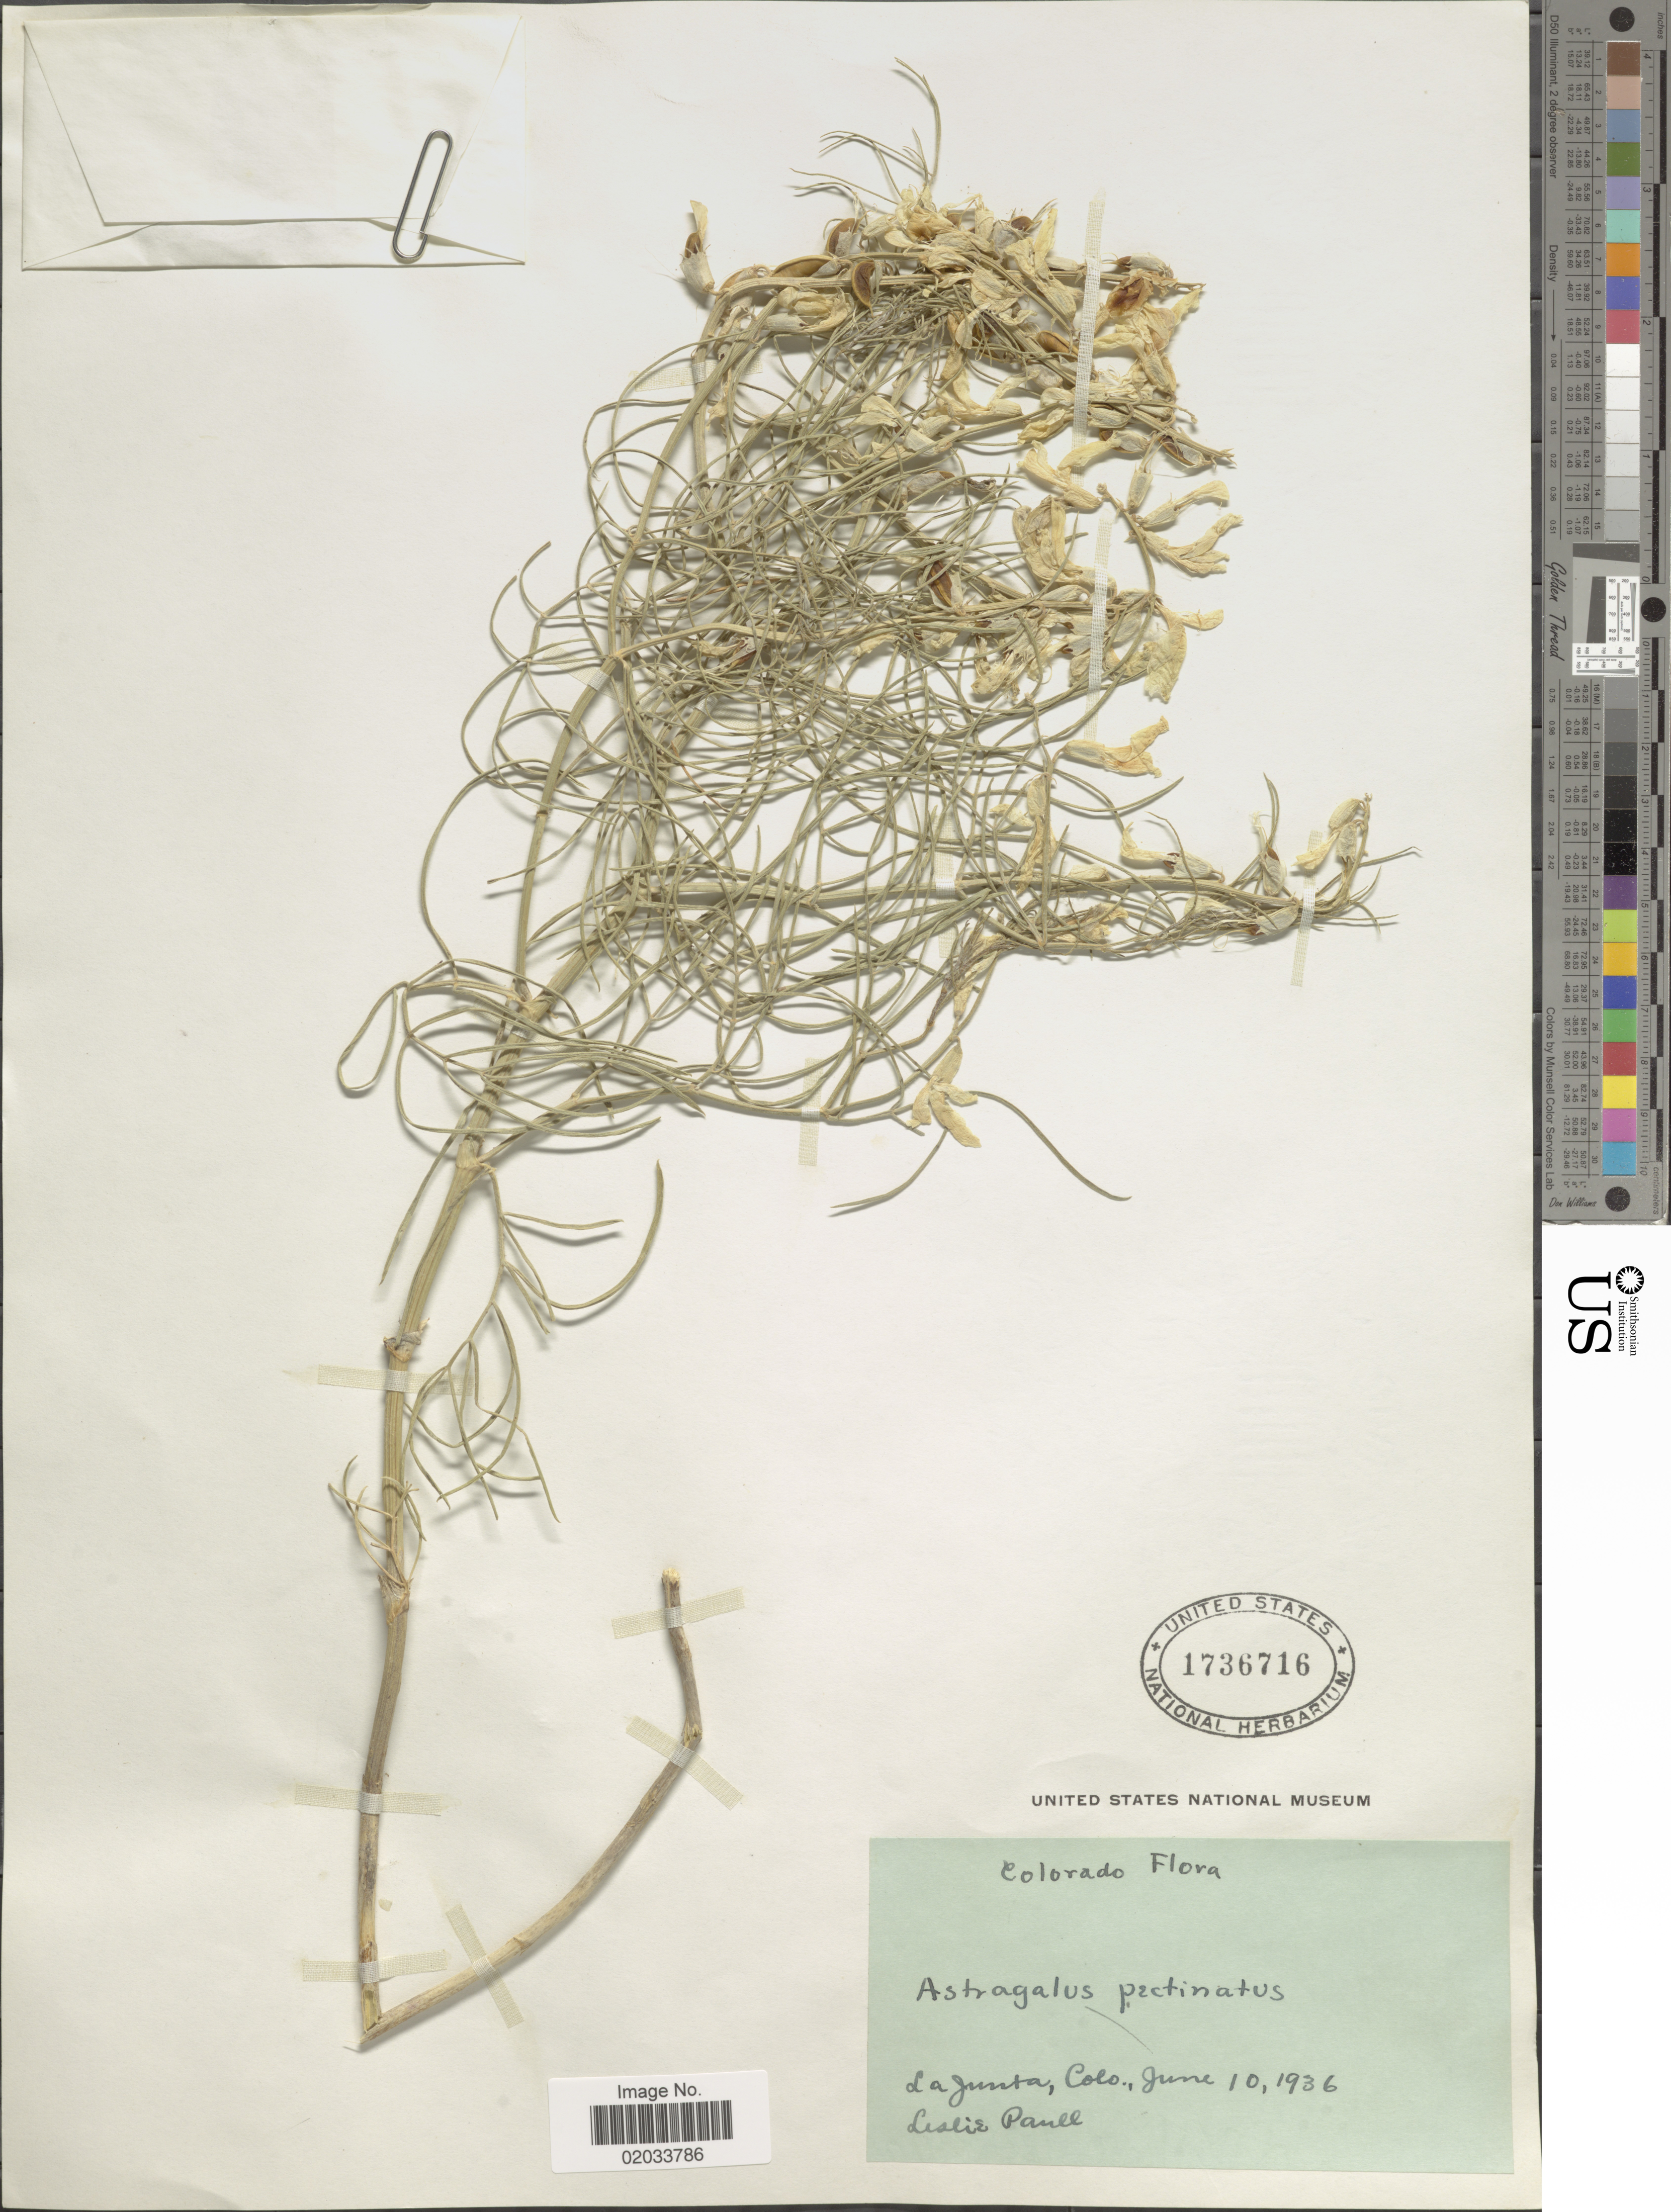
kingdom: Plantae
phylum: Tracheophyta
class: Magnoliopsida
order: Fabales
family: Fabaceae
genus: Astragalus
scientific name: Astragalus pectinatus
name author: (Hook.) G. Don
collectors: C. L. F. Paull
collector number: s.n,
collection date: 1936-06-10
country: United States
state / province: Colorado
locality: La Junta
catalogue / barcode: US 1736716